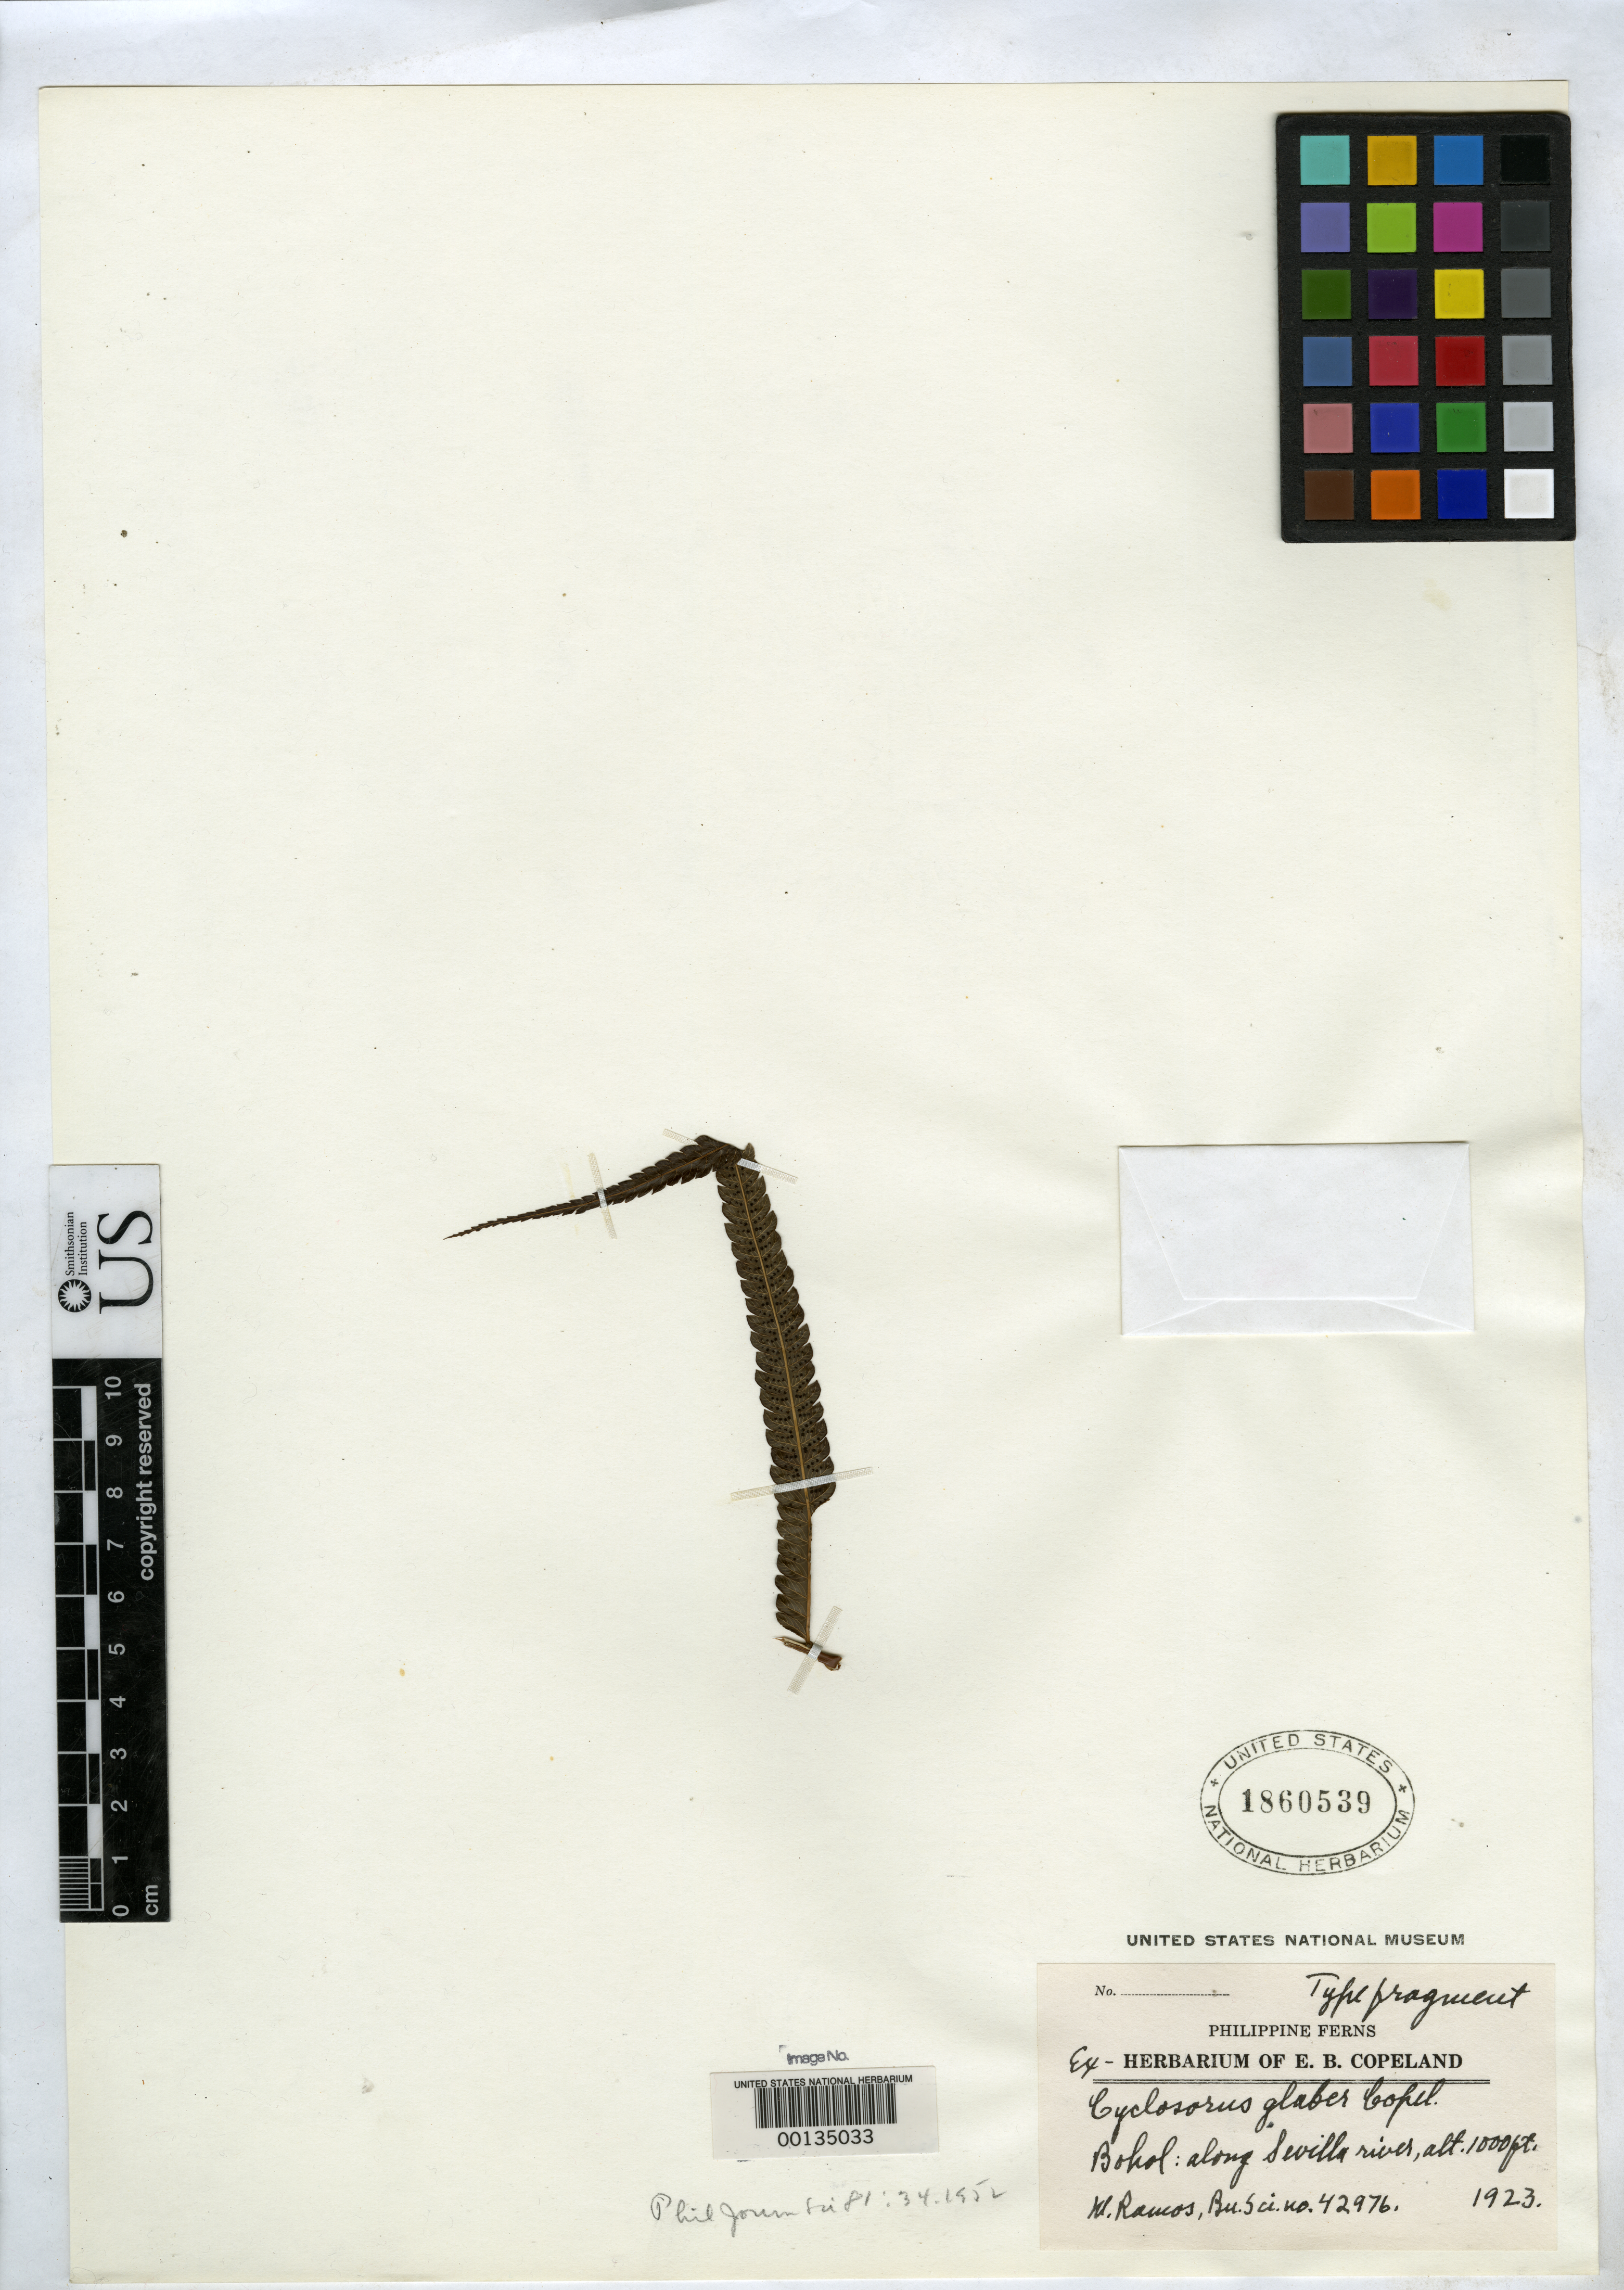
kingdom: Plantae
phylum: Tracheophyta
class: Polypodiopsida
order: Polypodiales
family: Thelypteridaceae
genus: Cyclosorus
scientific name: Cyclosorus glaber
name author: Copel.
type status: Isotype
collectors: M. Ramos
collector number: Bur. Sci. 42976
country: Philippines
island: Bohol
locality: Sevilla River.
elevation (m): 300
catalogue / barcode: US 1860539